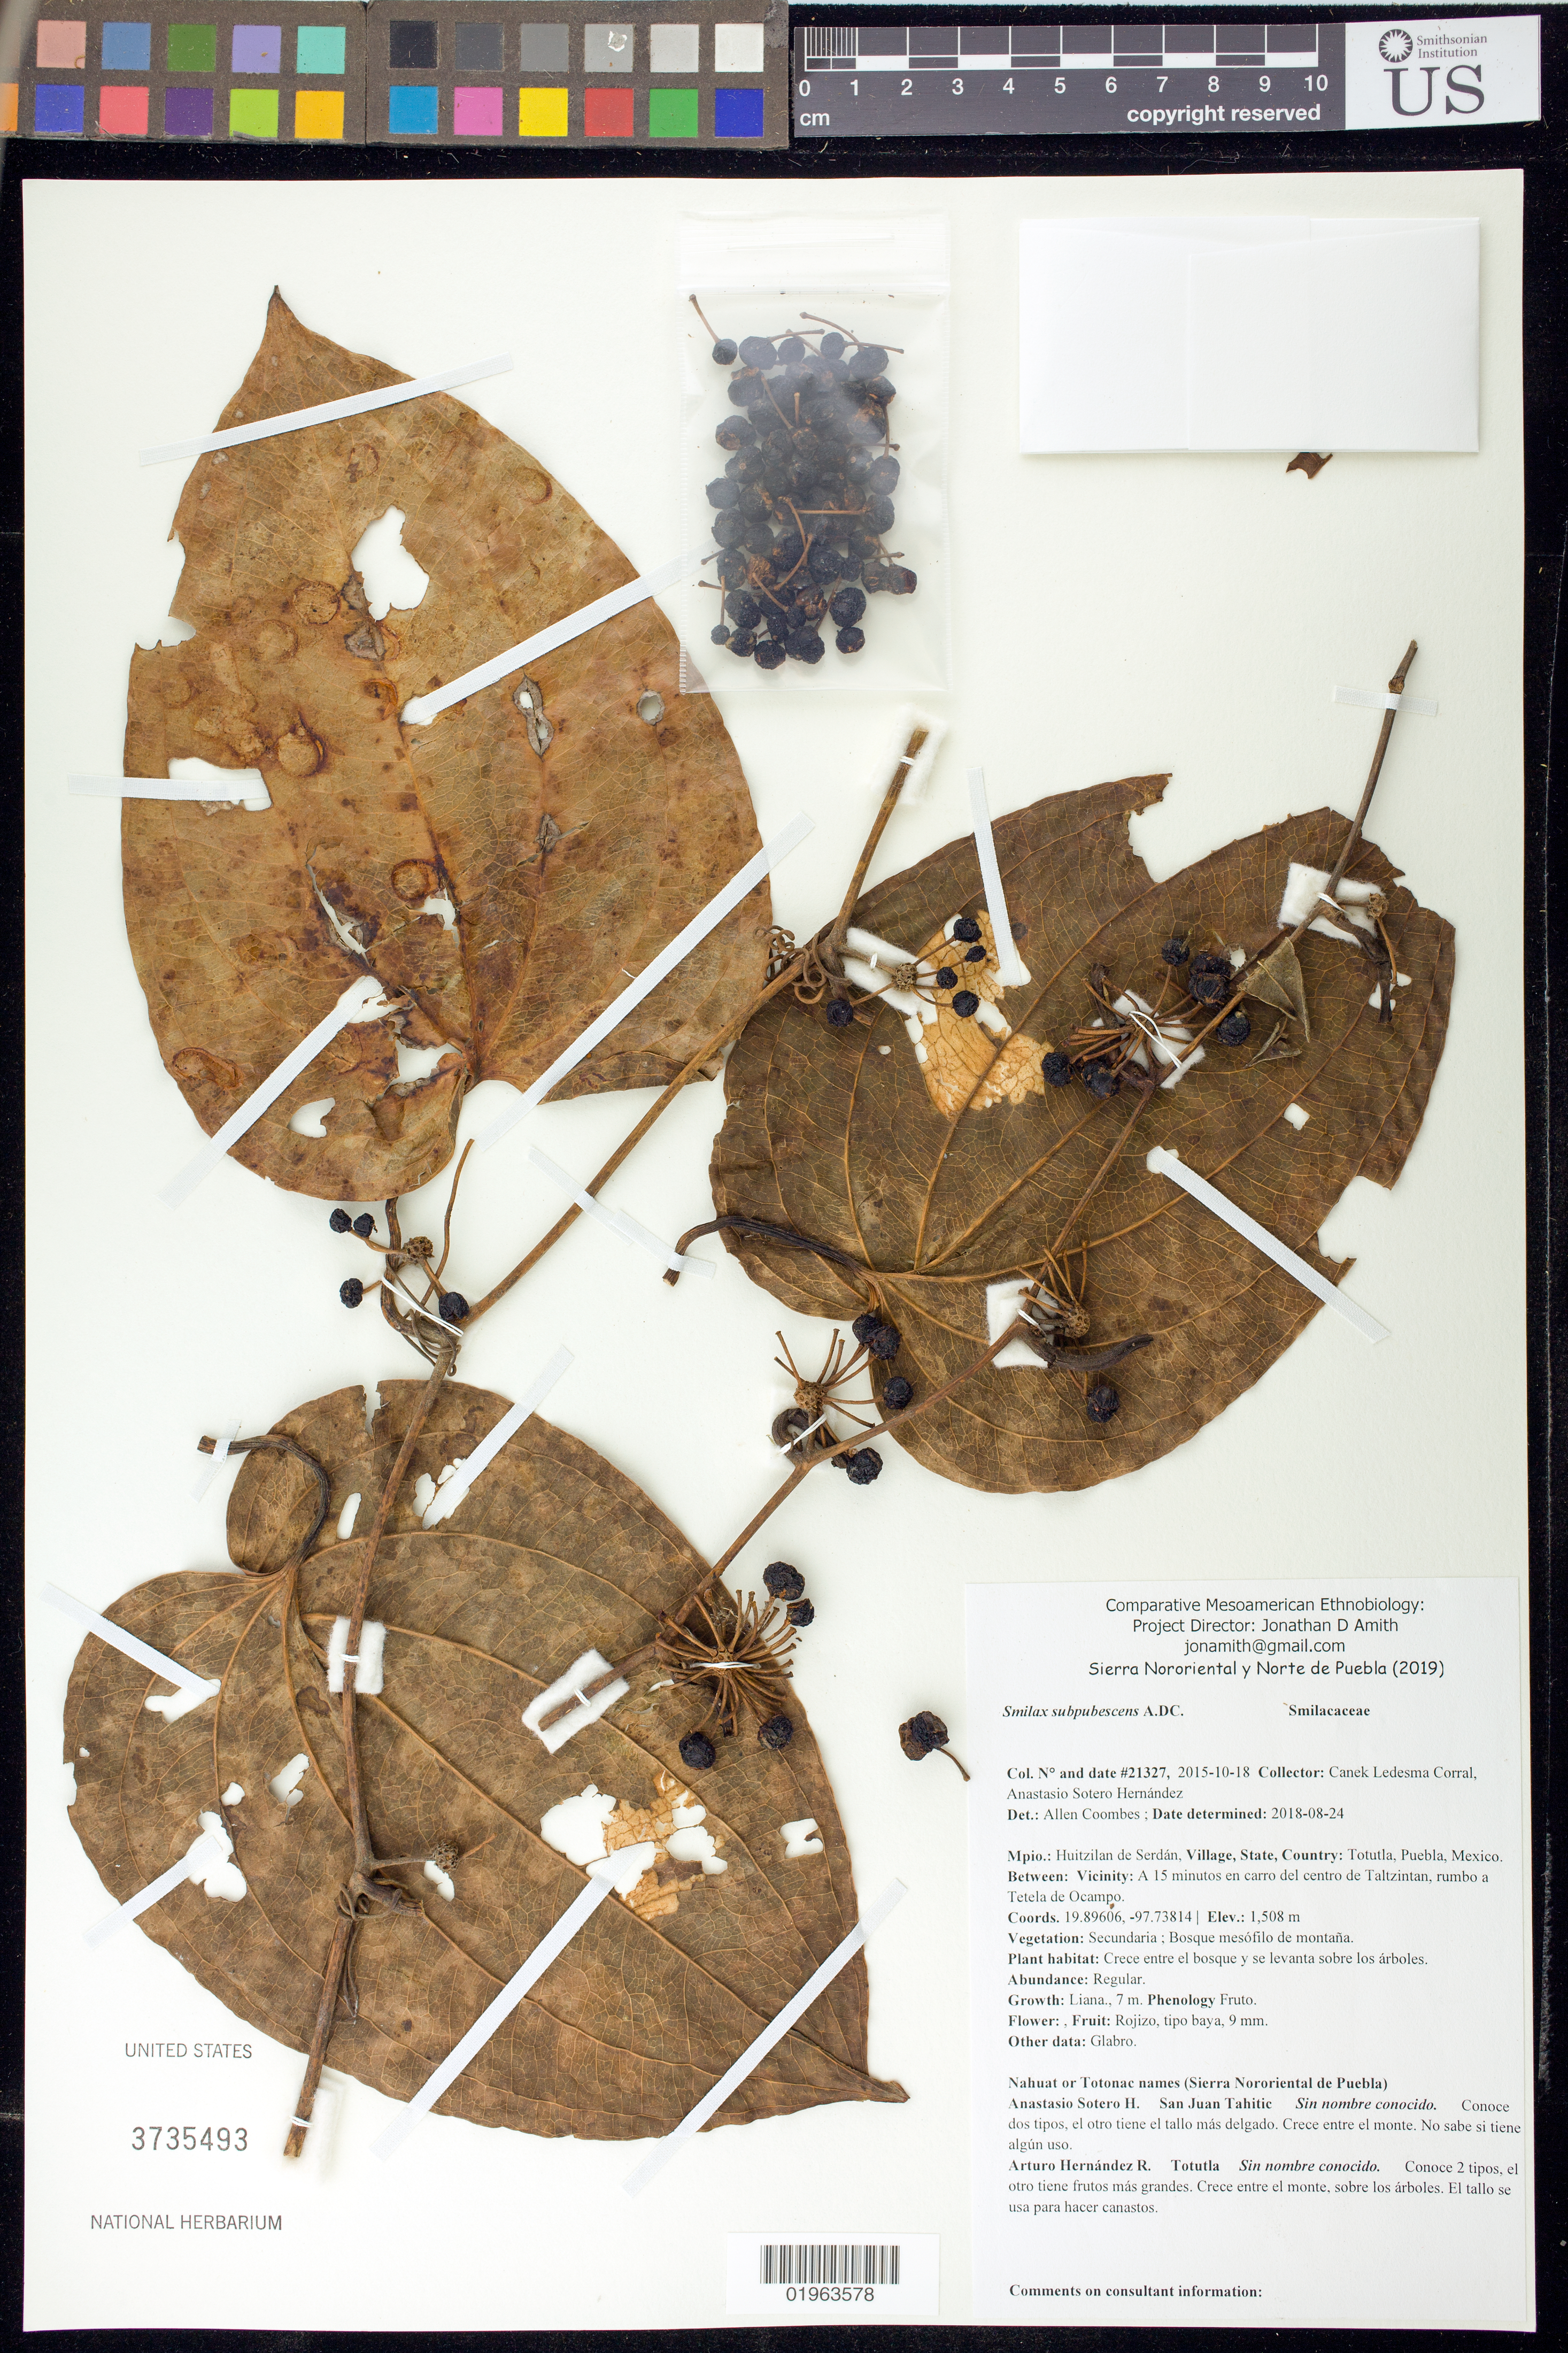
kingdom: Plantae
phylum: Tracheophyta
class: Liliopsida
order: Liliales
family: Smilacaceae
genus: Smilax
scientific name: Smilax subpubescens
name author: A. DC.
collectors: Canek Ledesma C. & A. Sotero H.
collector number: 21327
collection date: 2015-10-18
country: Mexico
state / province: Puebla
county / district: Huitzilan de Serdán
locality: A 15 minutos en carro del centro de Taltzintan, rumbo a Tetela de Ocampo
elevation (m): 1508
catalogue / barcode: US 3735493